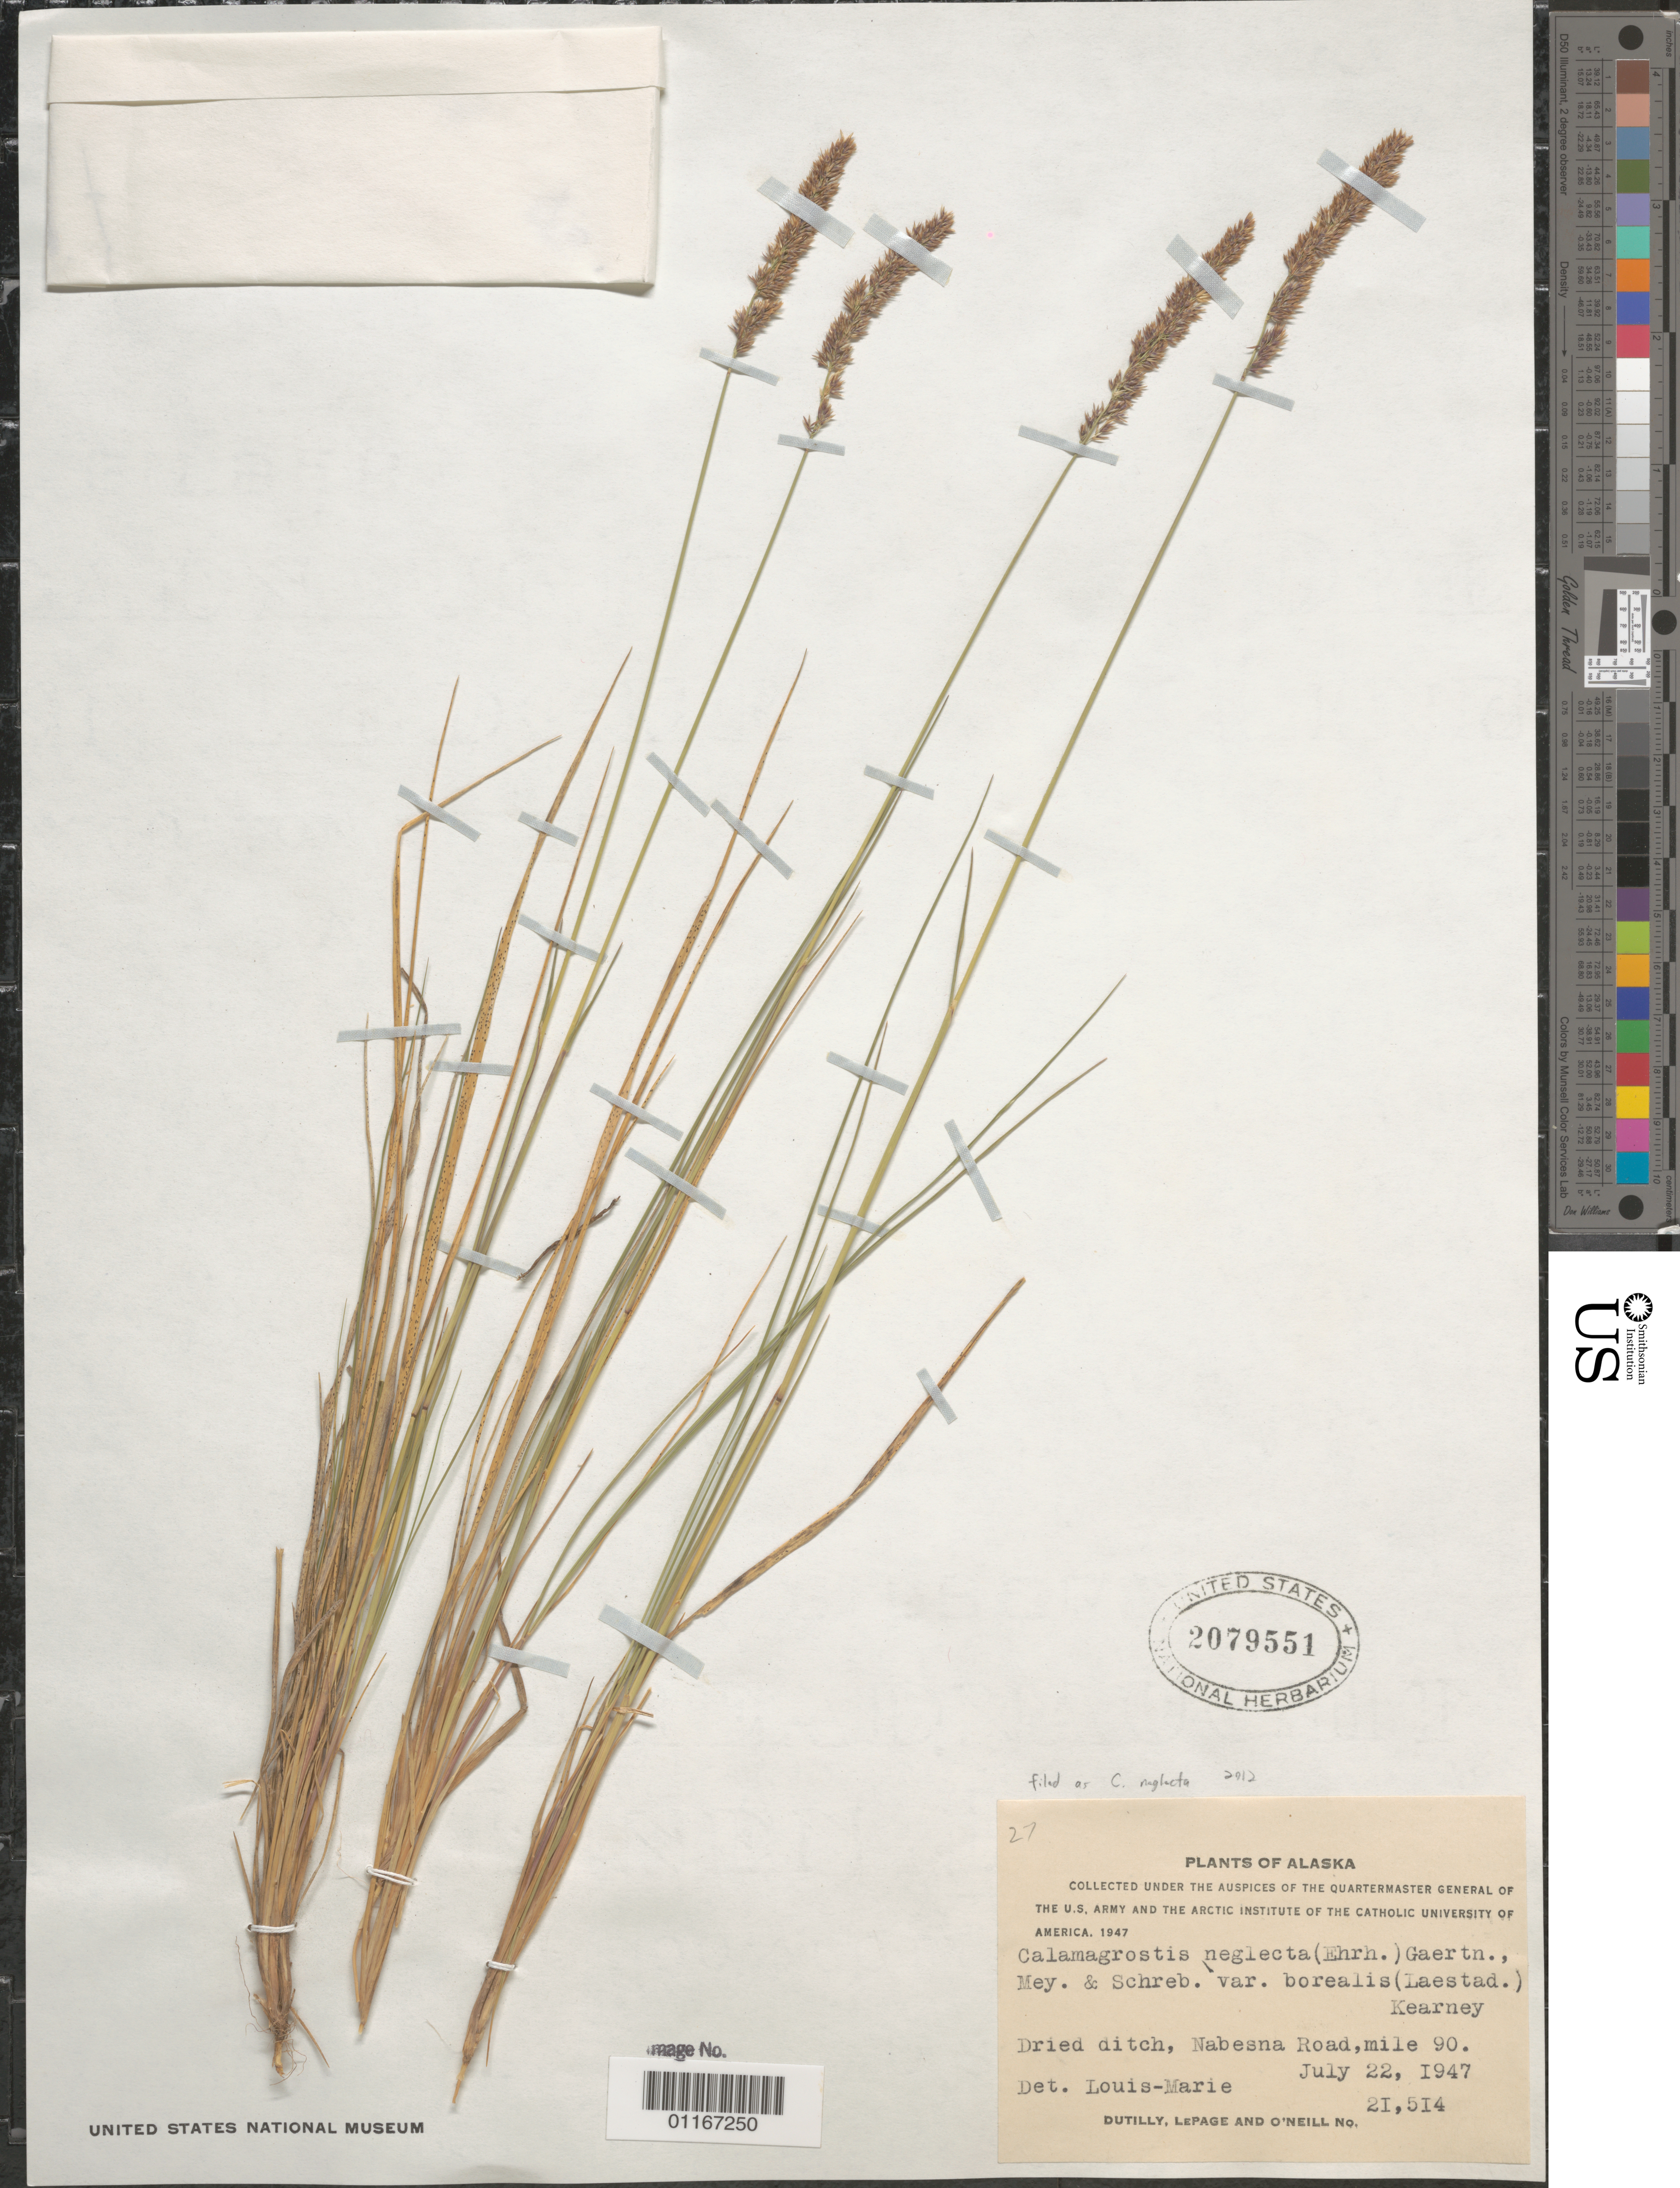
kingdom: Plantae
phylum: Tracheophyta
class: Liliopsida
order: Poales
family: Poaceae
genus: Calamagrostis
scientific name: Calamagrostis neglecta (Ehrh.) Gaertner et al.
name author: (Ehrhart) G. Gaertn. et al.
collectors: -. Dutilly, -. LePage & -. O'Neill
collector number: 21514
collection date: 1947-07-22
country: United States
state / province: Alaska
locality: Dried ditch, Nabesna Road, mile 90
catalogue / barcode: US 2079551